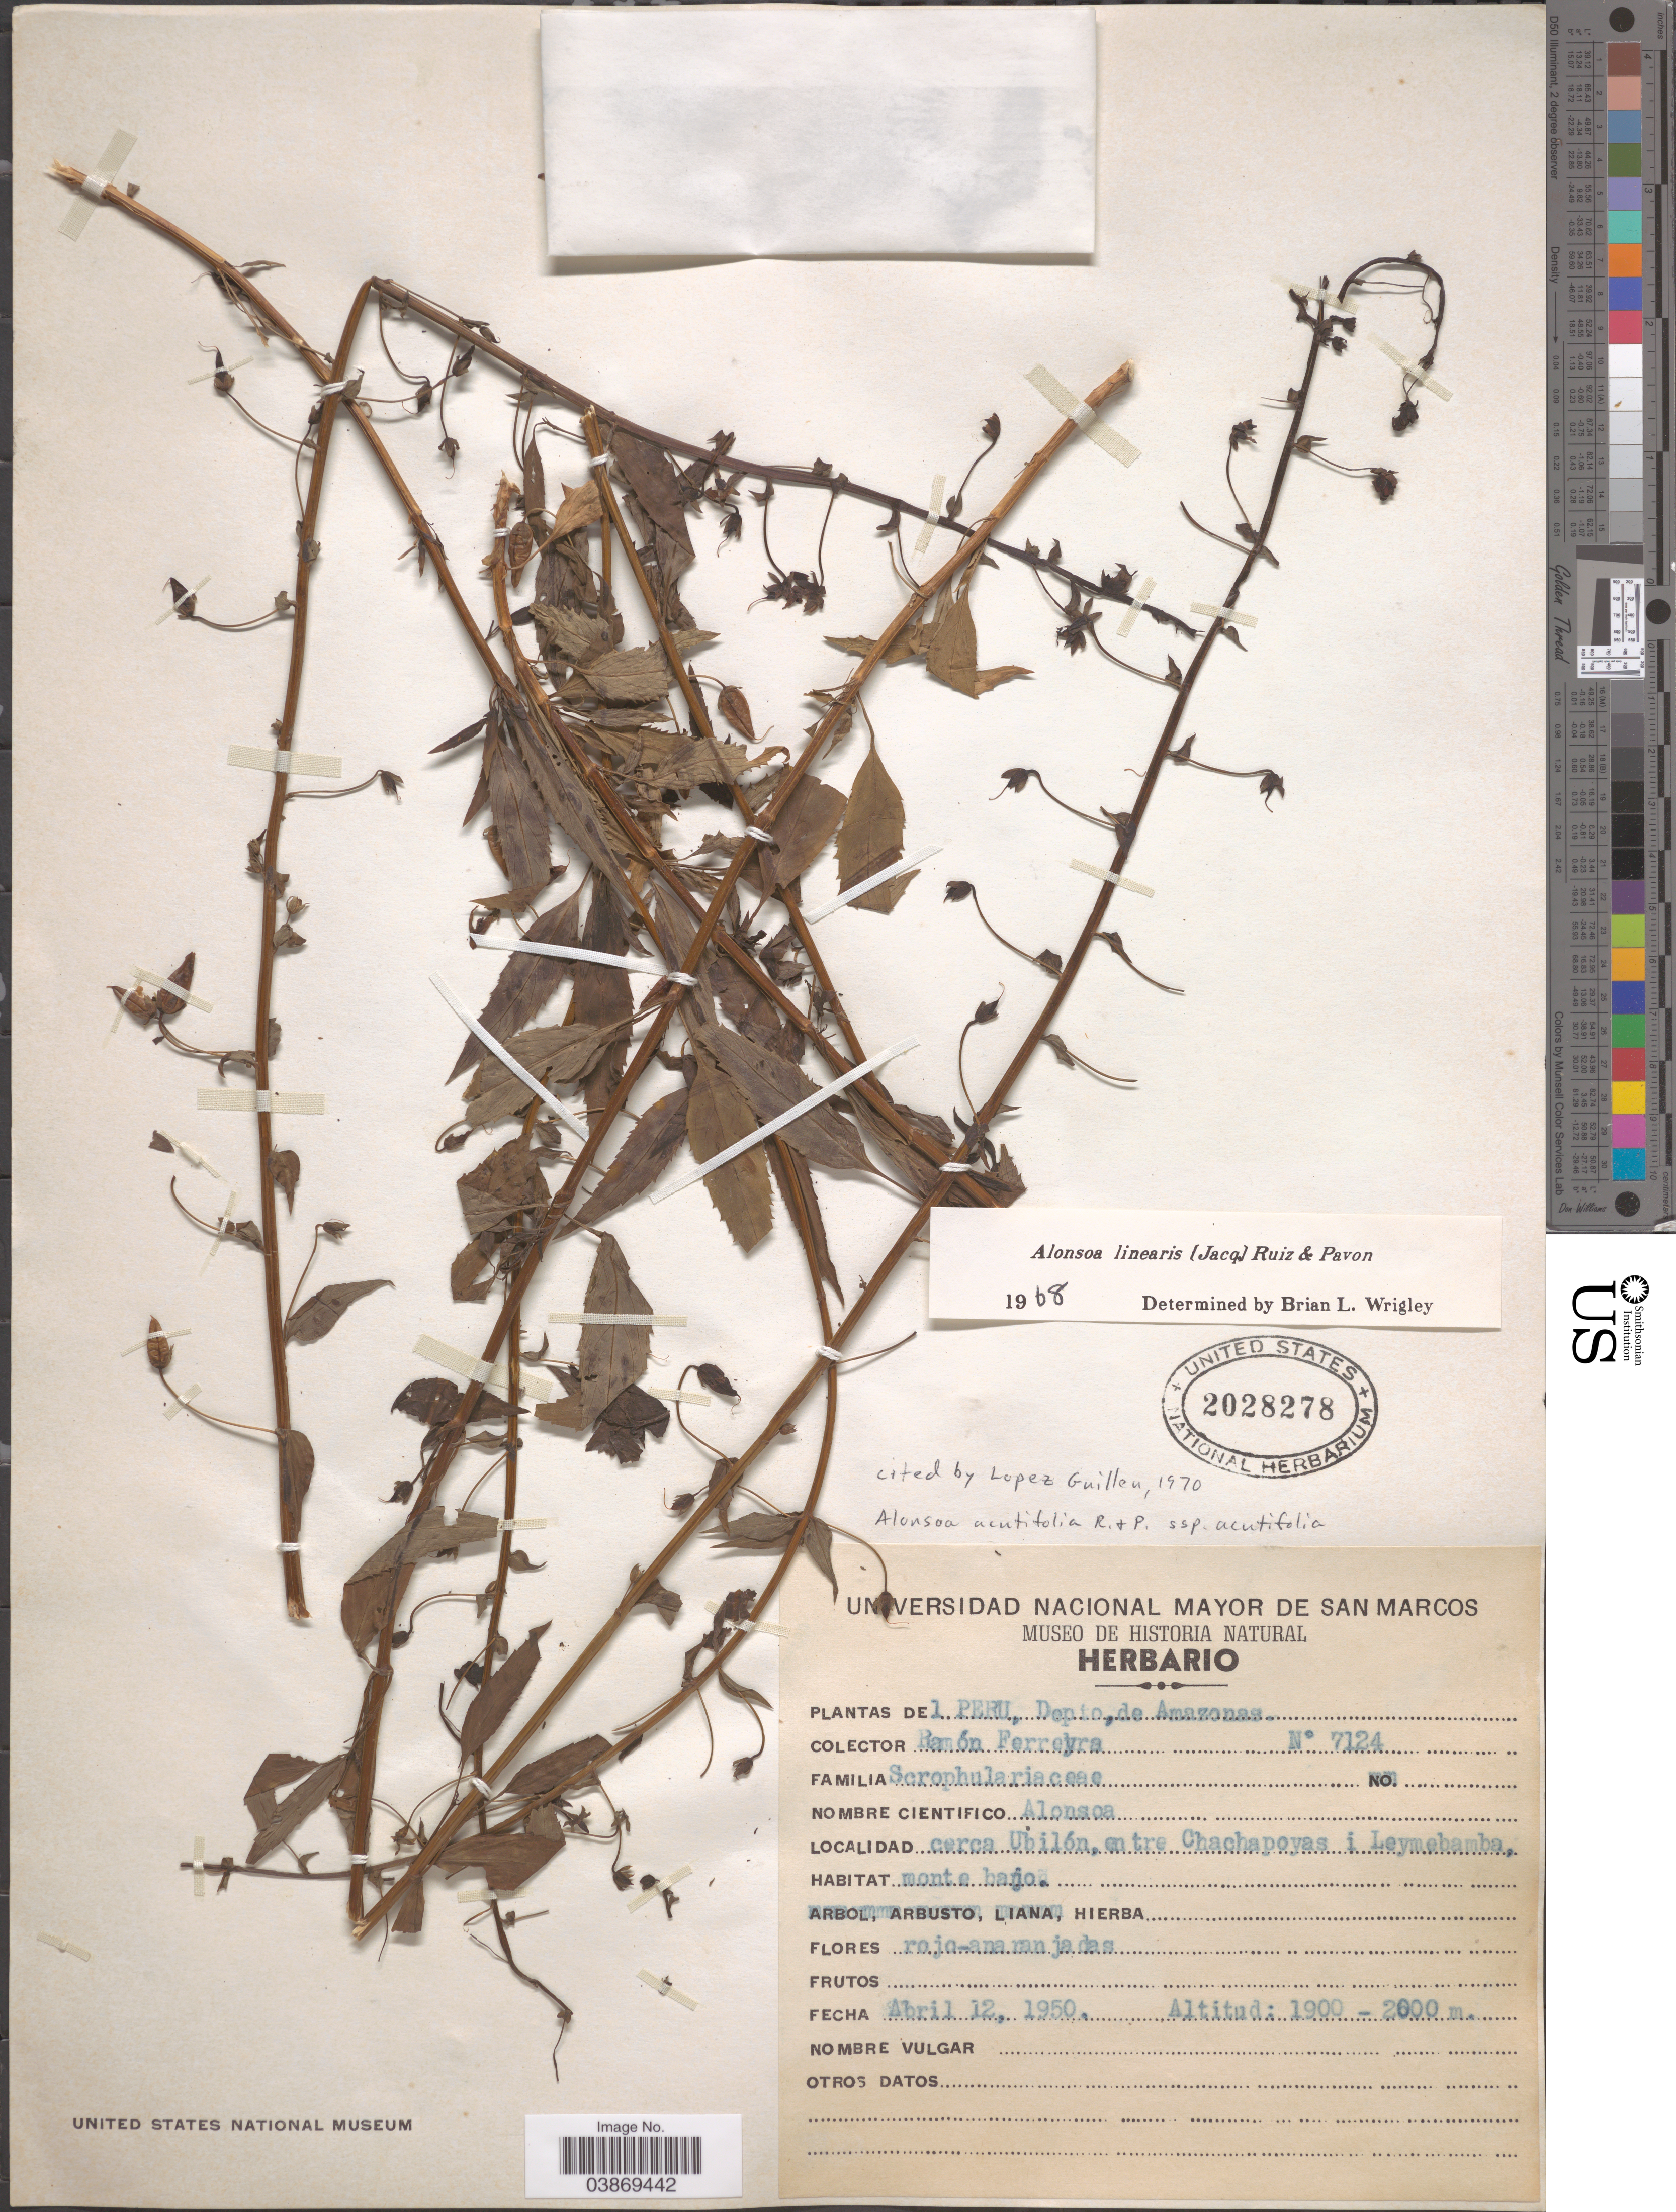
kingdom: Plantae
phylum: Tracheophyta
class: Magnoliopsida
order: Lamiales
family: Scrophulariaceae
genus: Alonsoa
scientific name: Alonsoa linearis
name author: (Jacq.) Ruiz & Pav.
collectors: R. A. Ferreyra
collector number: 7124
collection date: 1950-04-12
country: Peru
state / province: Amazonas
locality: Depto, de Amazonas. Cerca Ubilón, entre Chachapoyas i Leymebamba.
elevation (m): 1900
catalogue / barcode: US 2028278